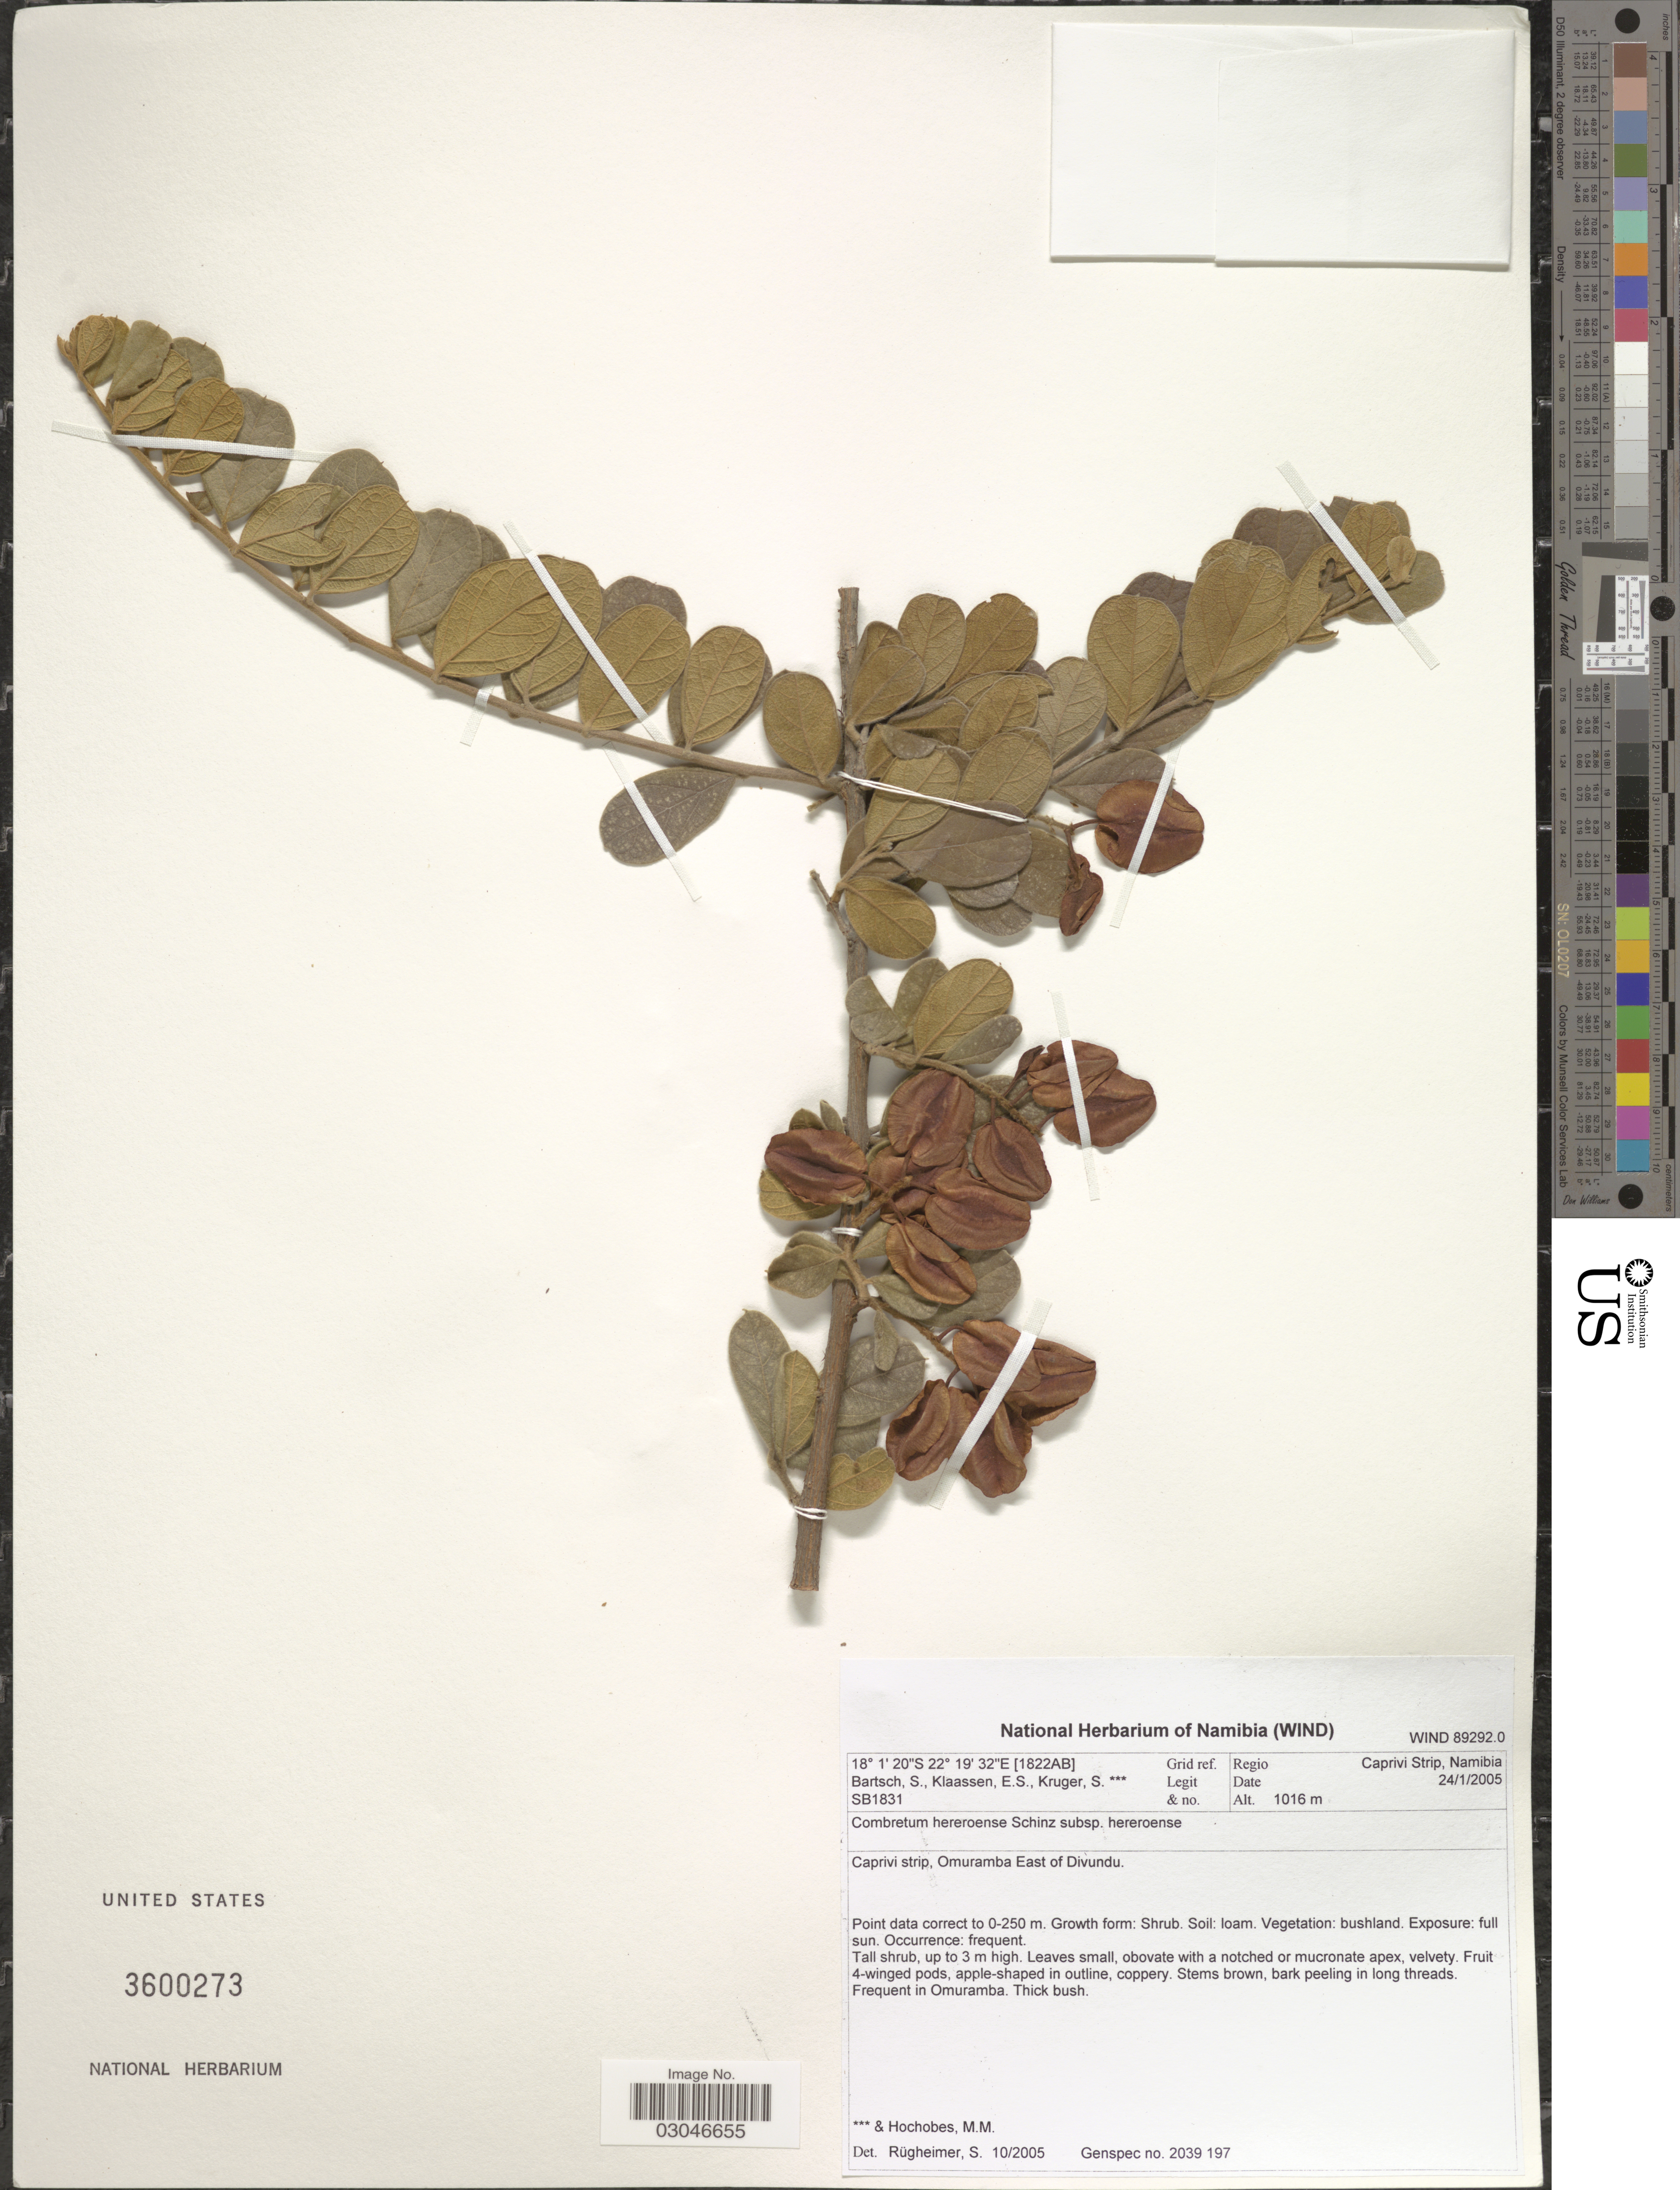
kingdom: Plantae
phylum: Tracheophyta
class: Magnoliopsida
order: Myrtales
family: Combretaceae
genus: Combretum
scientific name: Combretum hereroense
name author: Schinz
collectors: S. Bartsch, E. S. Klaassen, S. Kruger & M. Hochobes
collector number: SB1831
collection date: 2005-01-24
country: Namibia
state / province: Caprivi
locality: [1822AB] Grid ref. Regio Caprivi Strip, Namibia. Caprivi strip, Omuramba East of Divundu.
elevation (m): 1016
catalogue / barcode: US 3600273